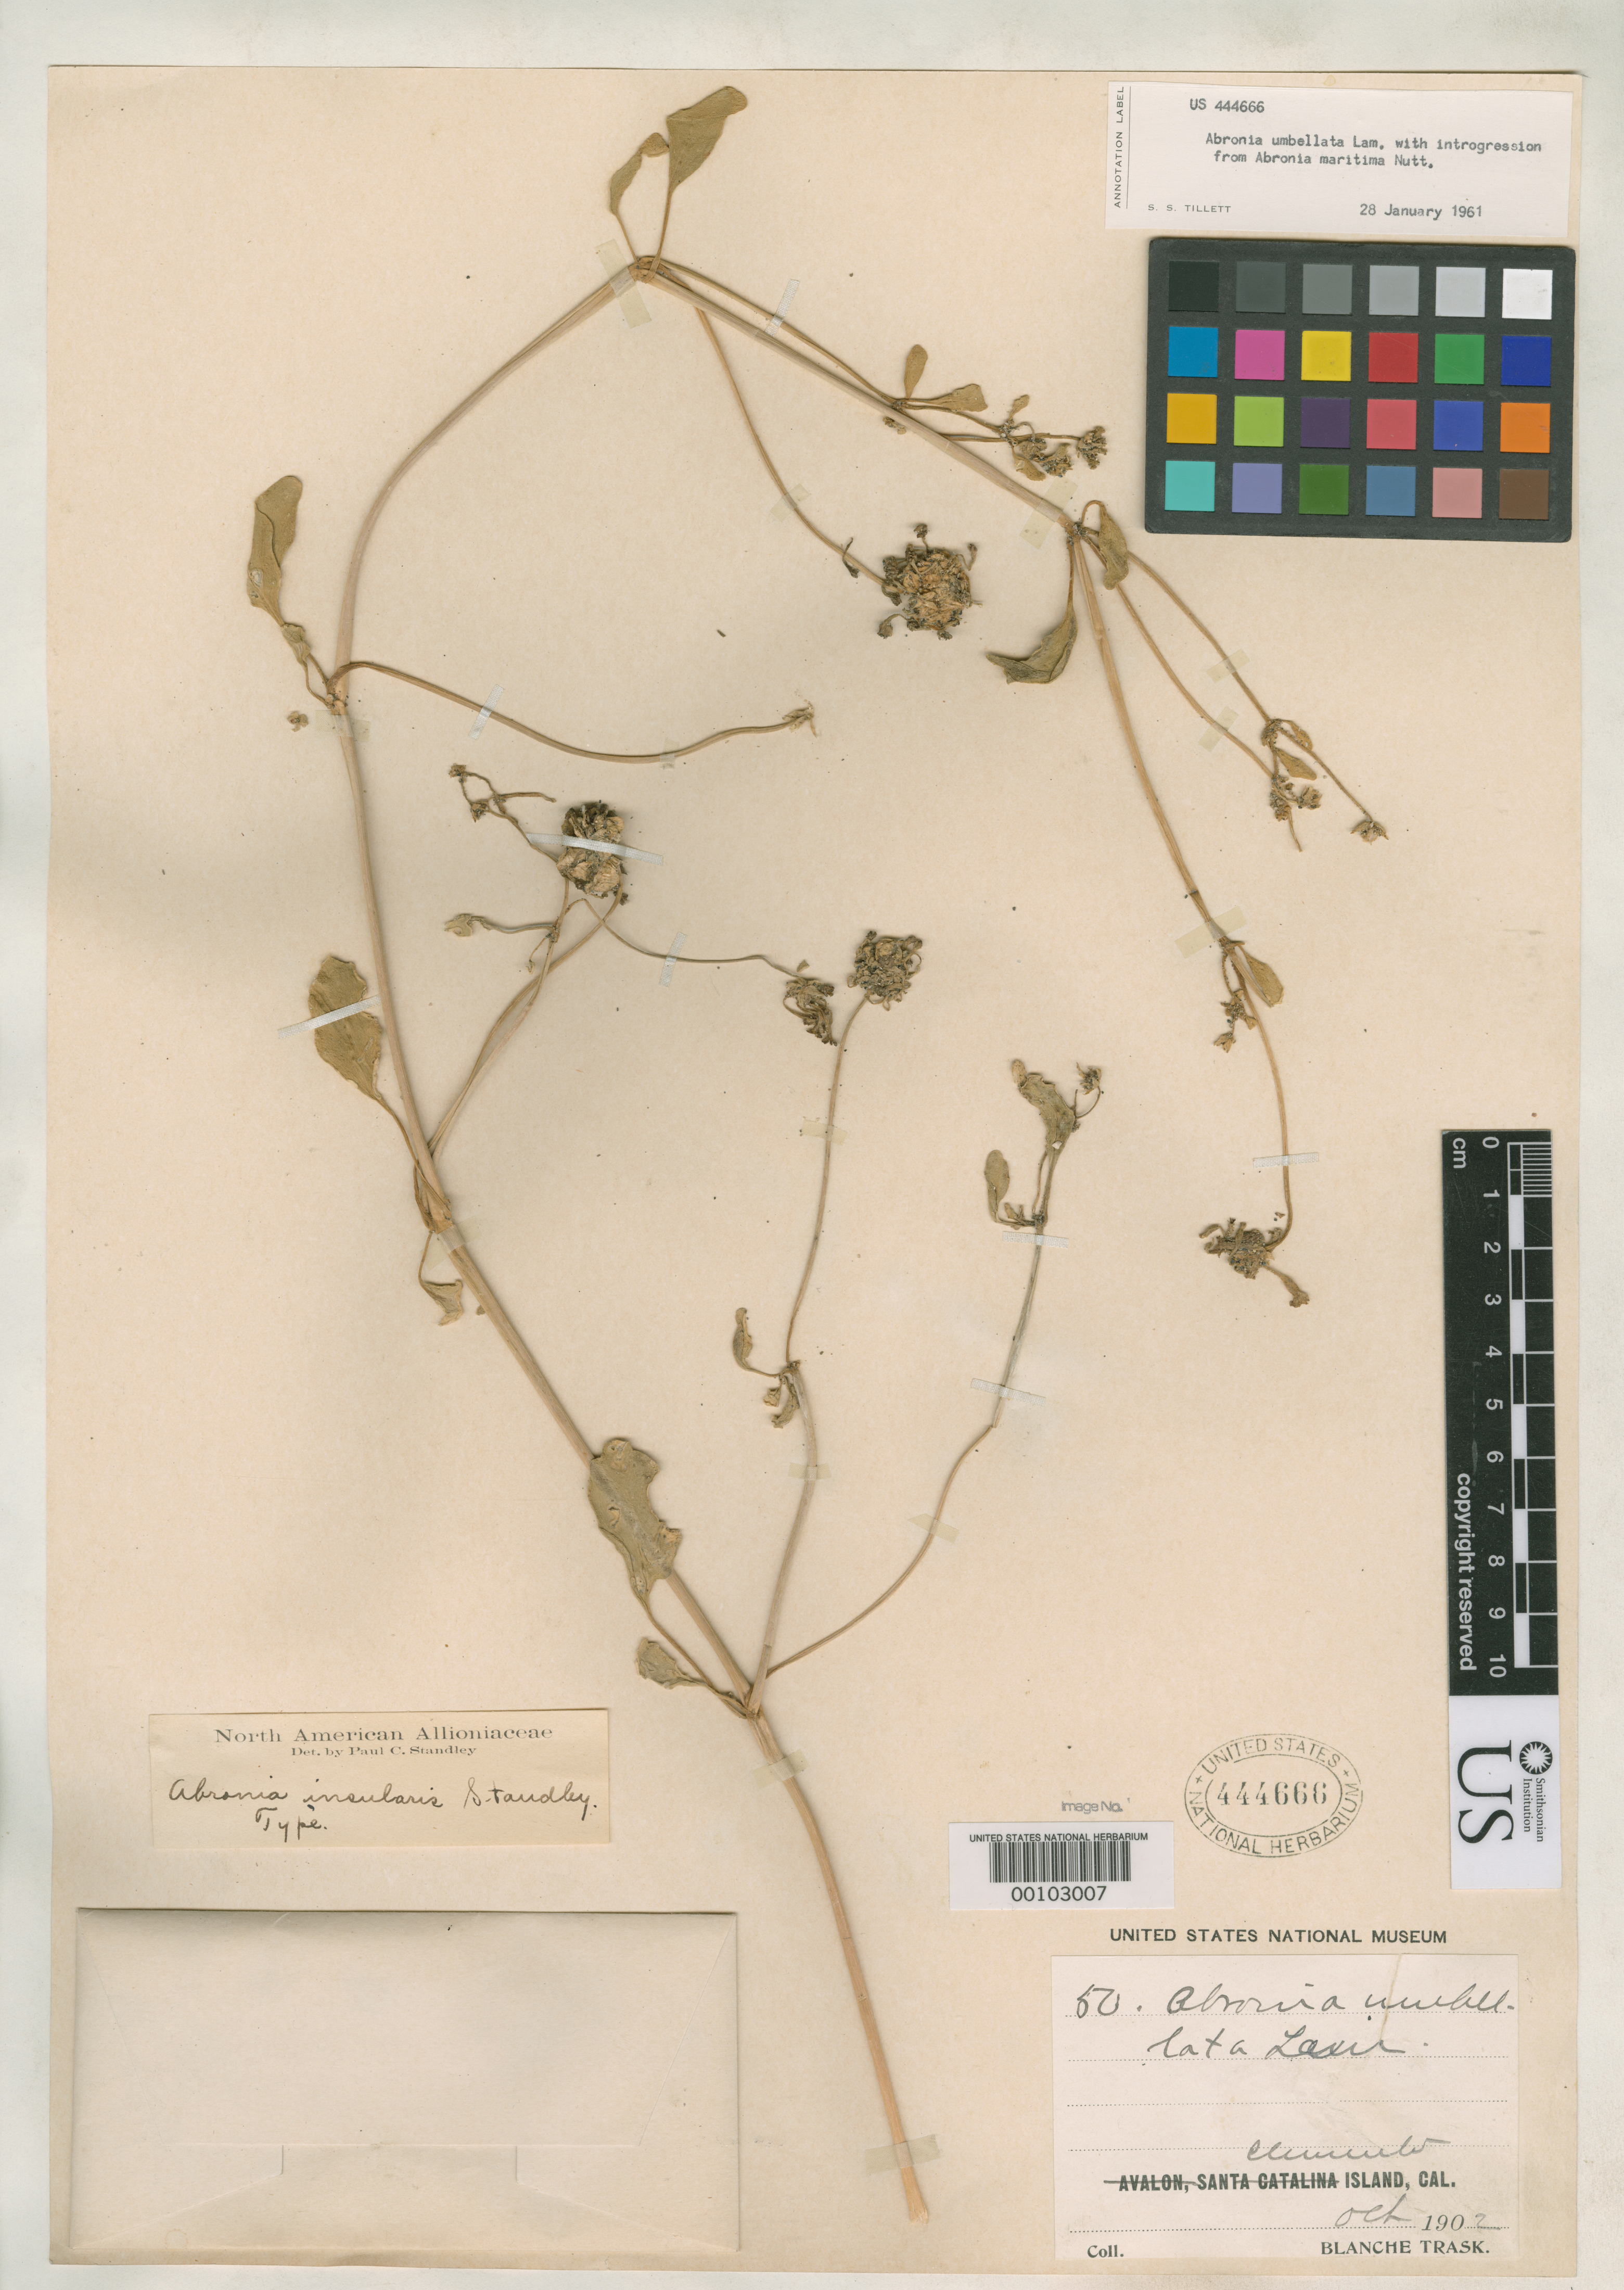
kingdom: Plantae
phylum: Tracheophyta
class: Magnoliopsida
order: Caryophyllales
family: Nyctaginaceae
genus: Abronia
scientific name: Abronia insularis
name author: Standl.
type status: Holotype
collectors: B. Trask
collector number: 50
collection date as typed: Oct 1902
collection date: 1902-10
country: United States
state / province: California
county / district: Los Angeles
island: San Clemente Island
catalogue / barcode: US 444666